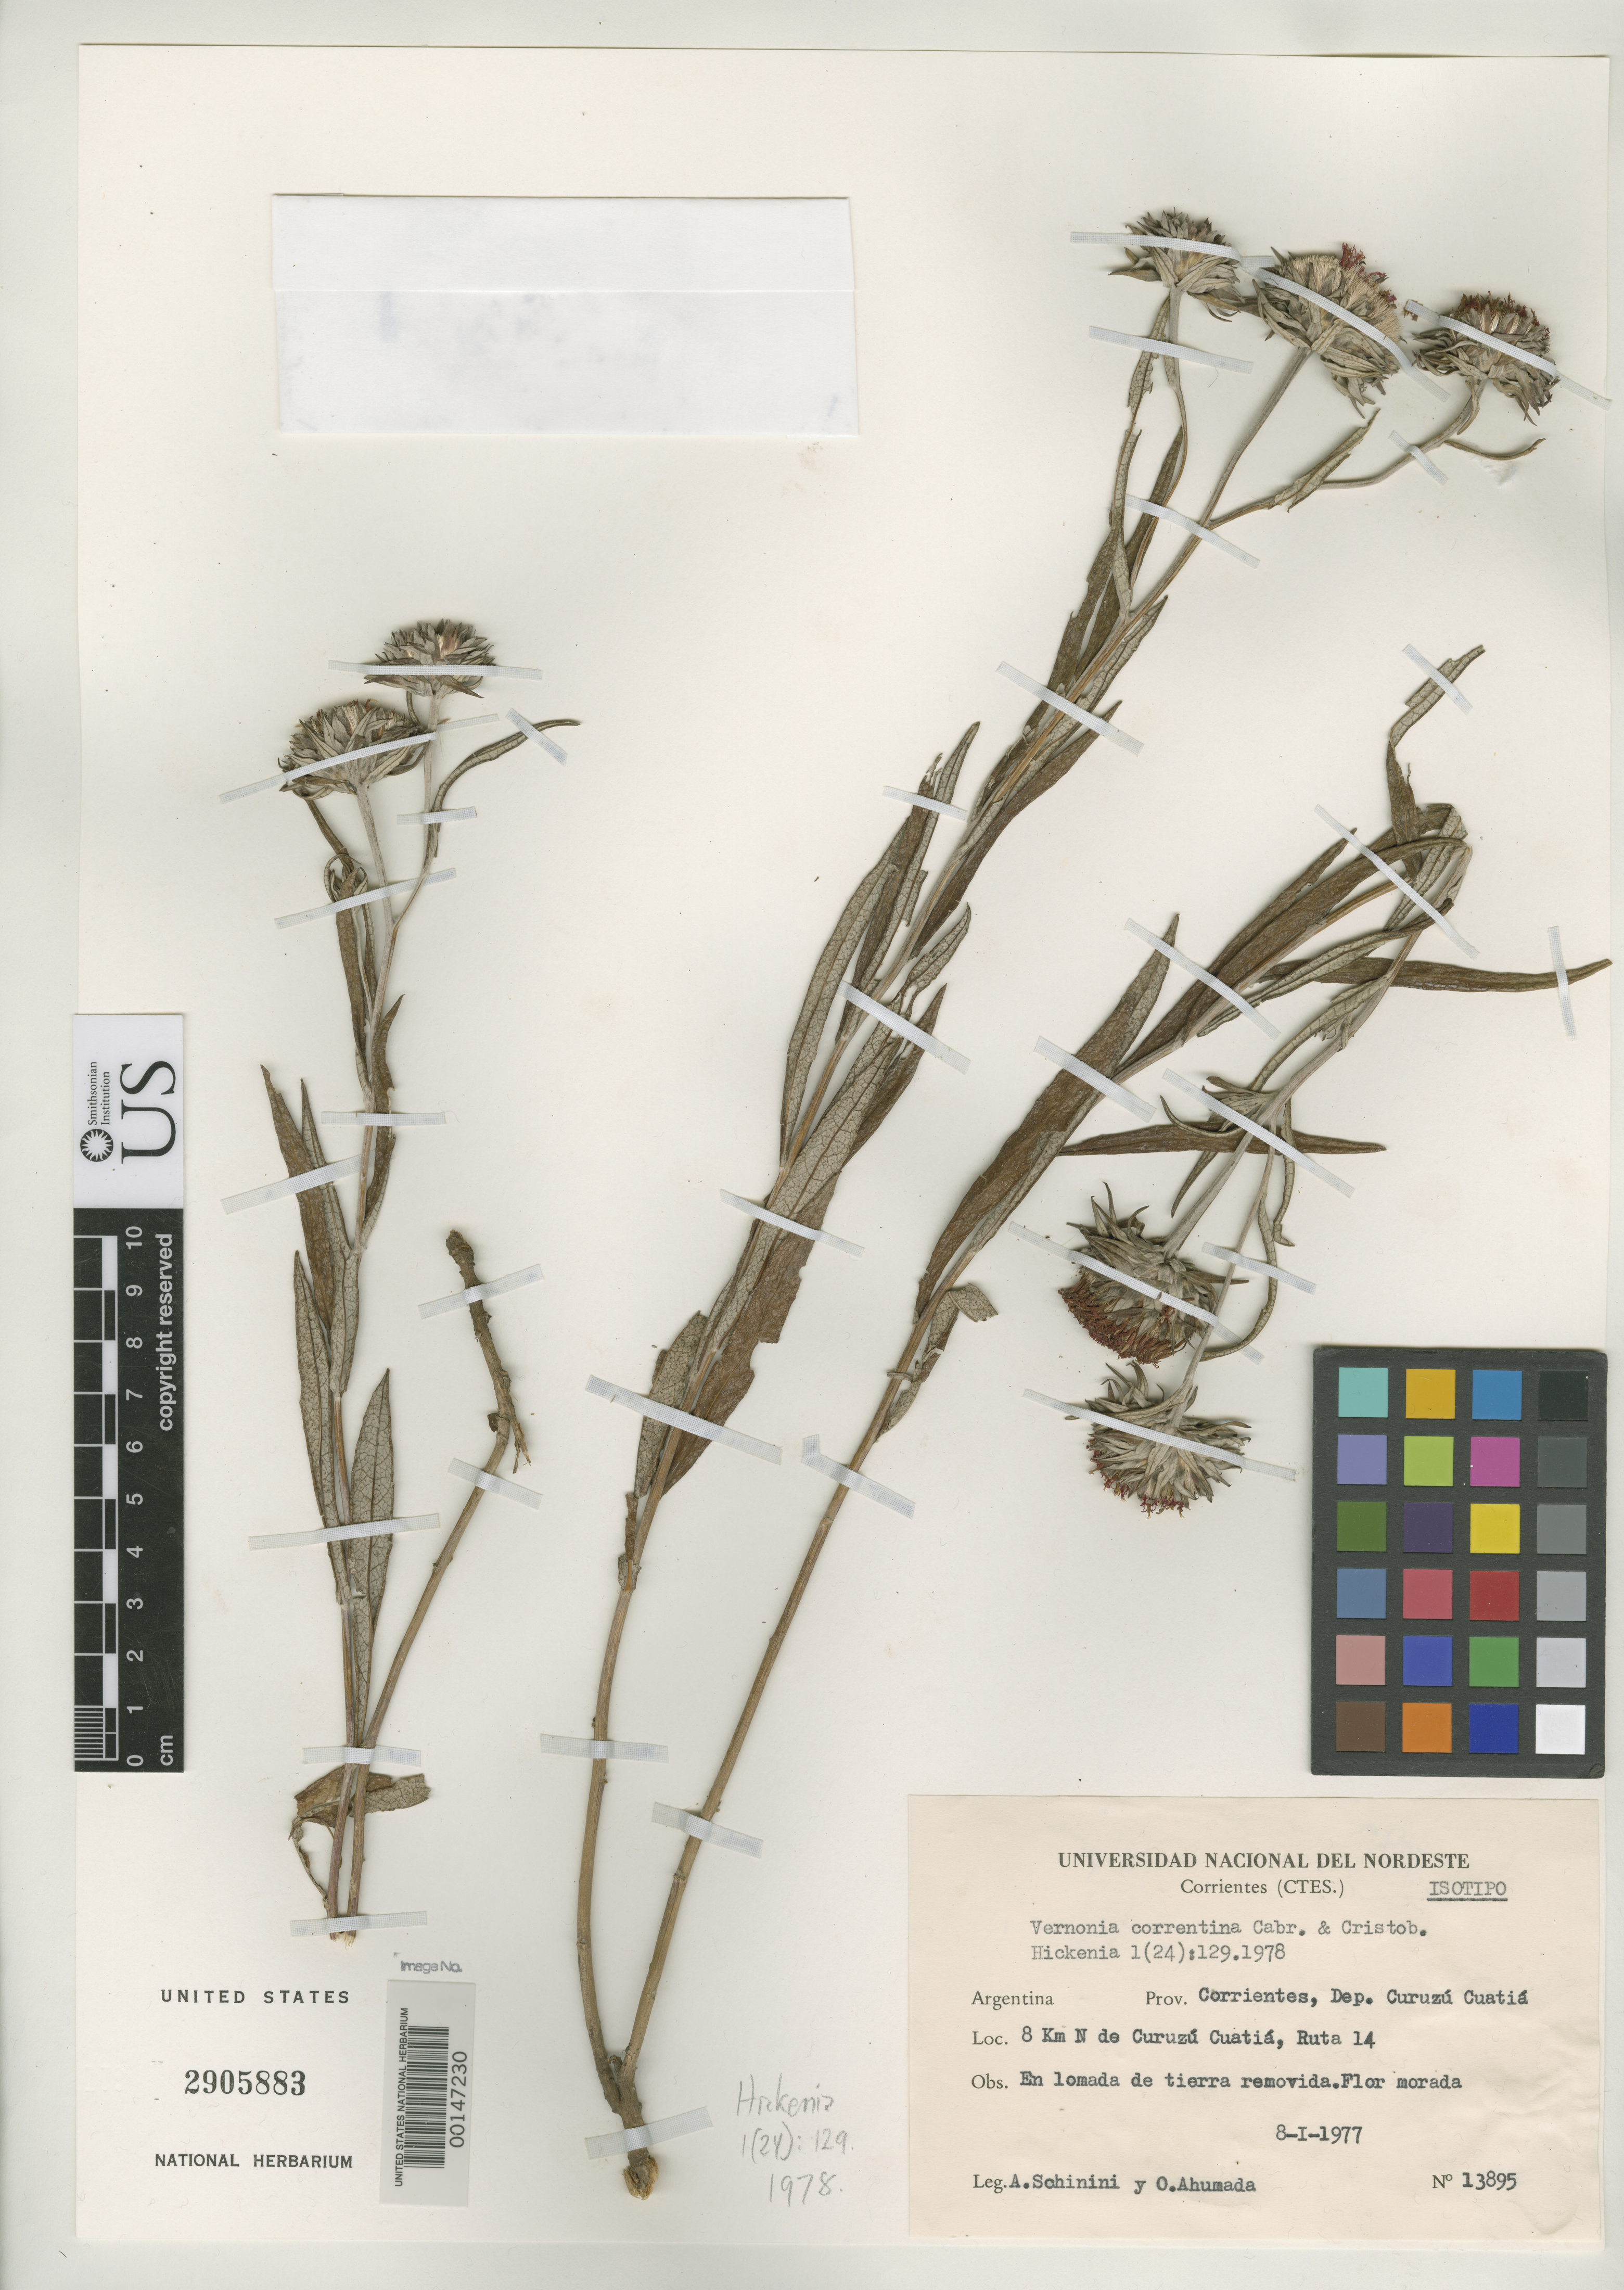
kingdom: Plantae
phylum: Tracheophyta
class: Magnoliopsida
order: Asterales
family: Asteraceae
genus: Vernonia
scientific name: Vernonia correntina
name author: Cabrera & Cristóbal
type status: Isotype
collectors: A. Schinini & O. Ahumada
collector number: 13895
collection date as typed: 08 Jan 1977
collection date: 1977-01-08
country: Argentina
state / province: Corrientes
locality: Curuzu Cuatia.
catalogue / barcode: US 2905883